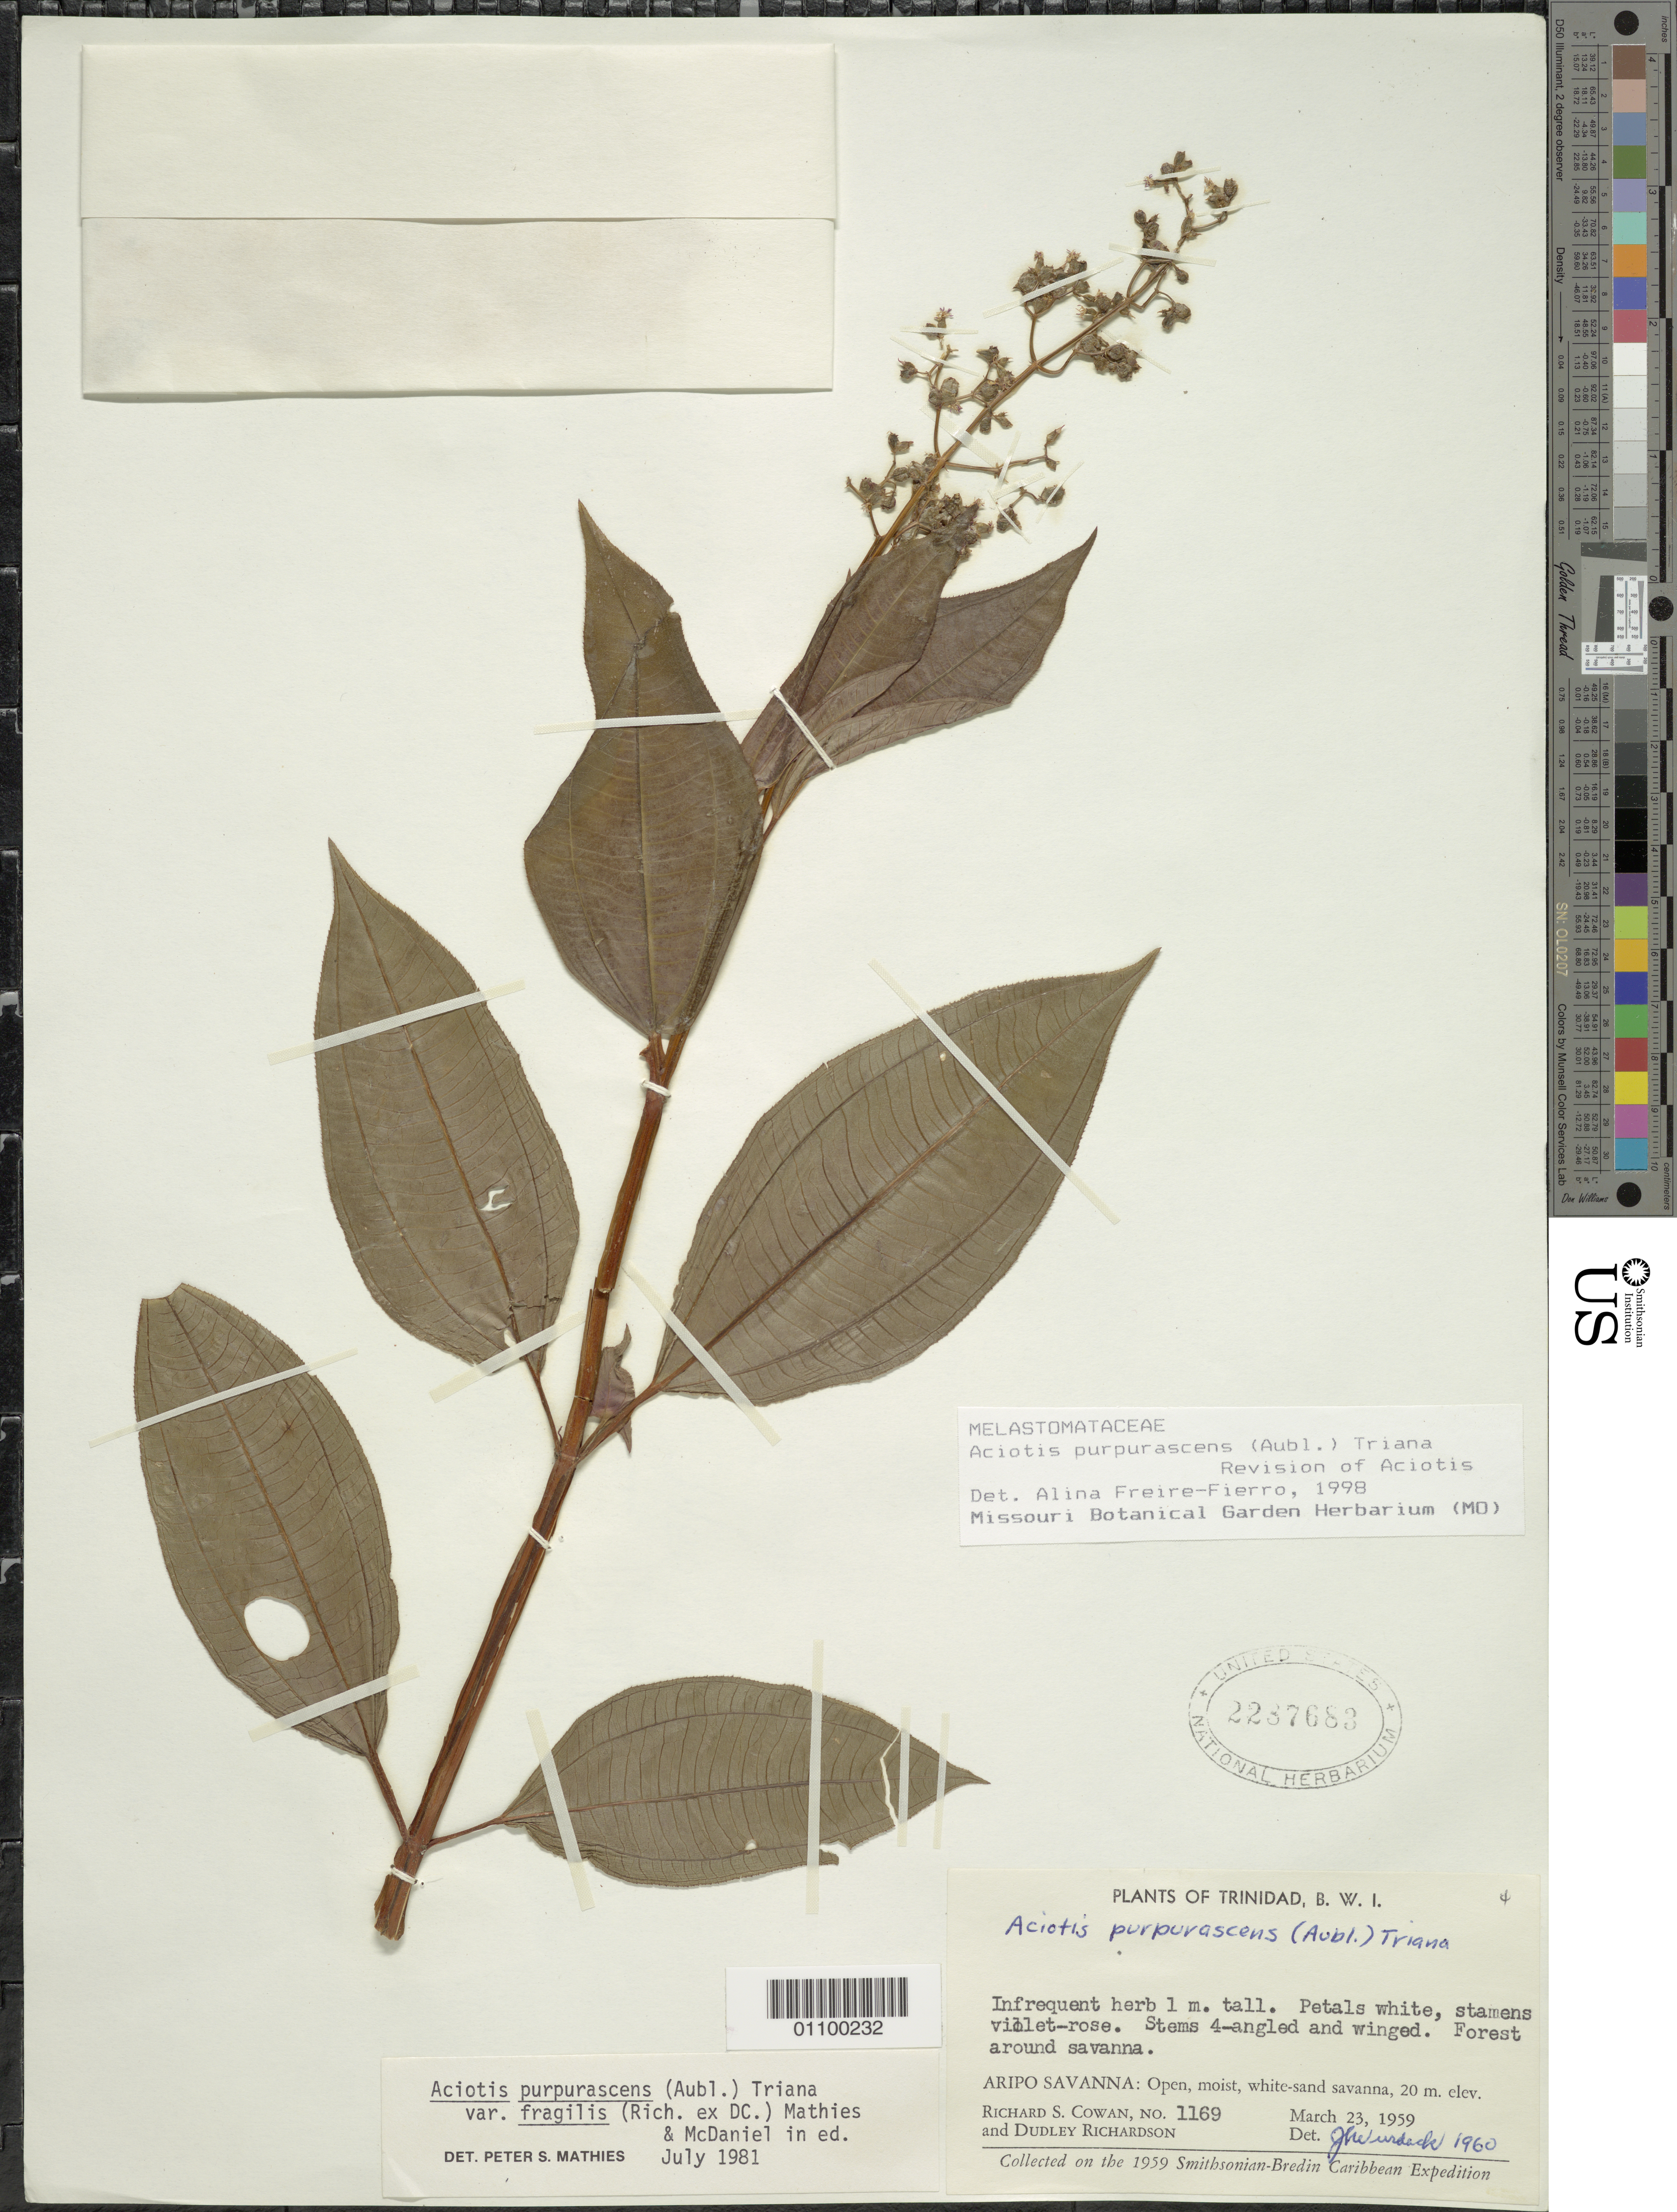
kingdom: Plantae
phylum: Tracheophyta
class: Magnoliopsida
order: Myrtales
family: Melastomataceae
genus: Aciotis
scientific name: Aciotis purpurascens var. purpurascens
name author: (Aubl.) Triana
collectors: R. S. Cowan & D. Richardson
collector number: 1169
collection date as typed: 23 Mar 1959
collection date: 1959-03-23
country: Trinidad and Tobago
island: Trinidad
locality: Aripo Savanna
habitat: open, moist, white-sand savanna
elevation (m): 20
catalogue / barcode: US 2287683